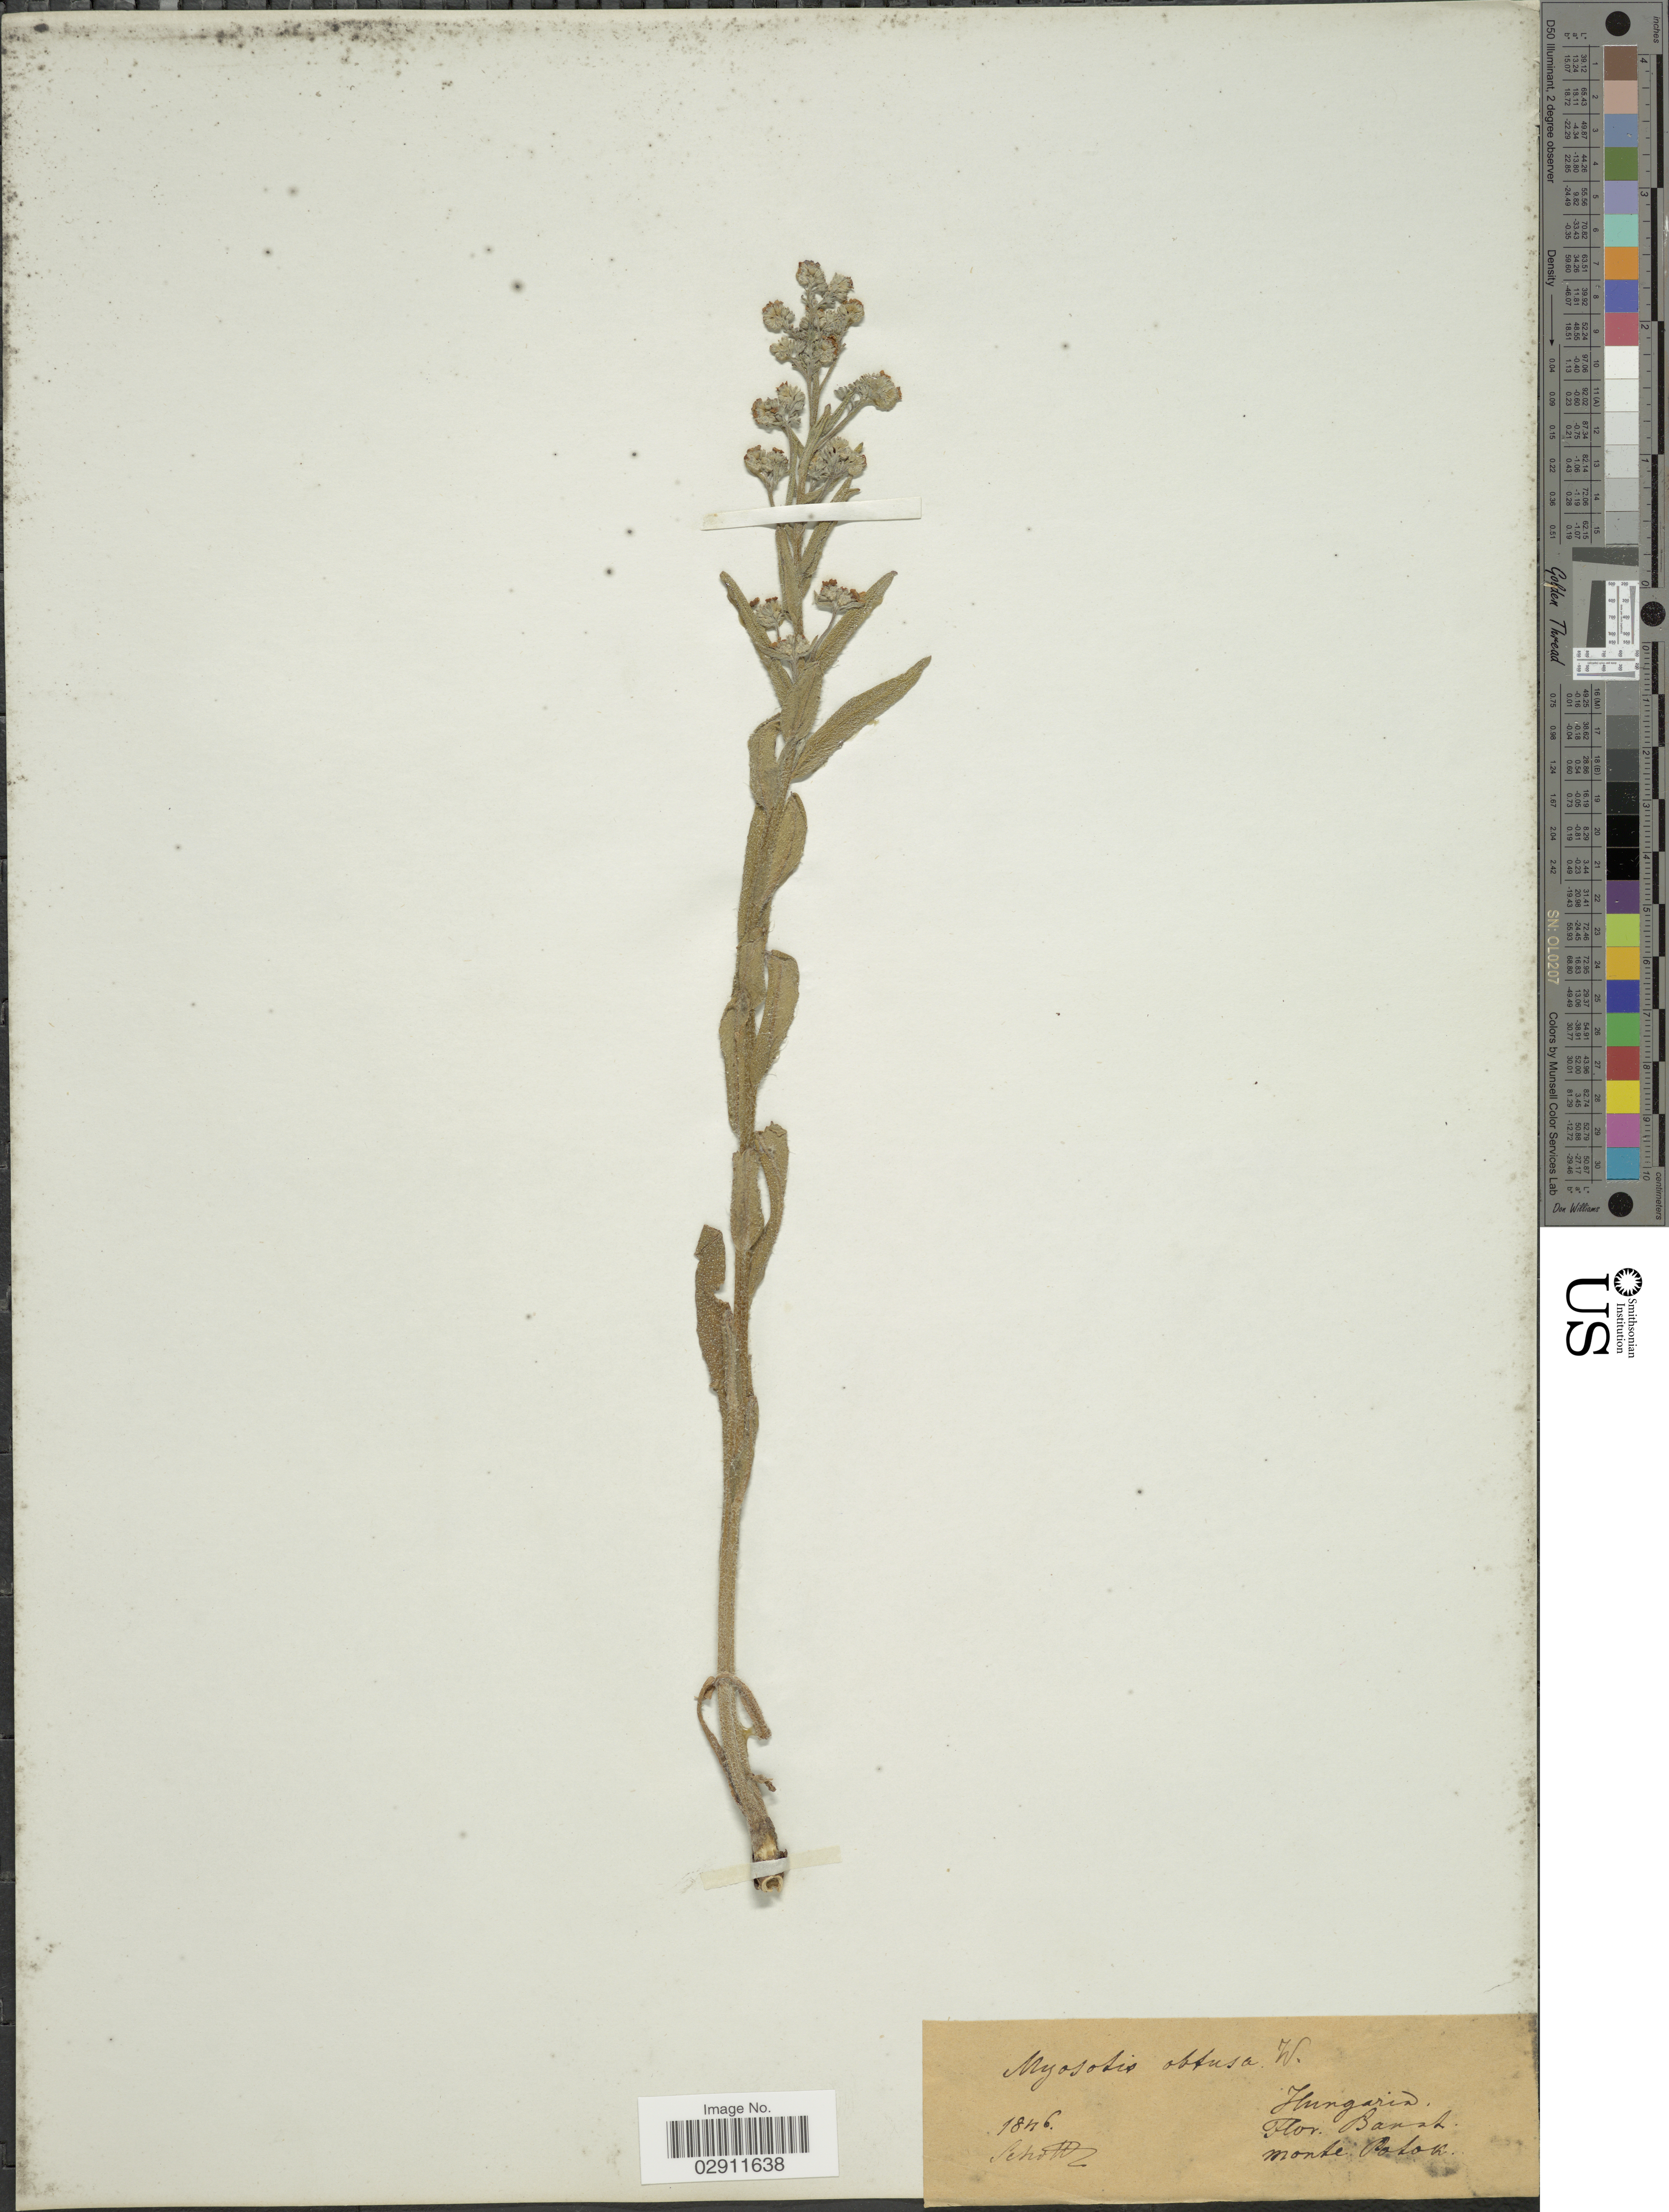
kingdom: Plantae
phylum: Tracheophyta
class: Magnoliopsida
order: Boraginales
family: Boraginaceae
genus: Myosotis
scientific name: Myosotis obtusa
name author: Waldst. & Kit.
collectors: Schott, --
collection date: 1846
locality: Banat.